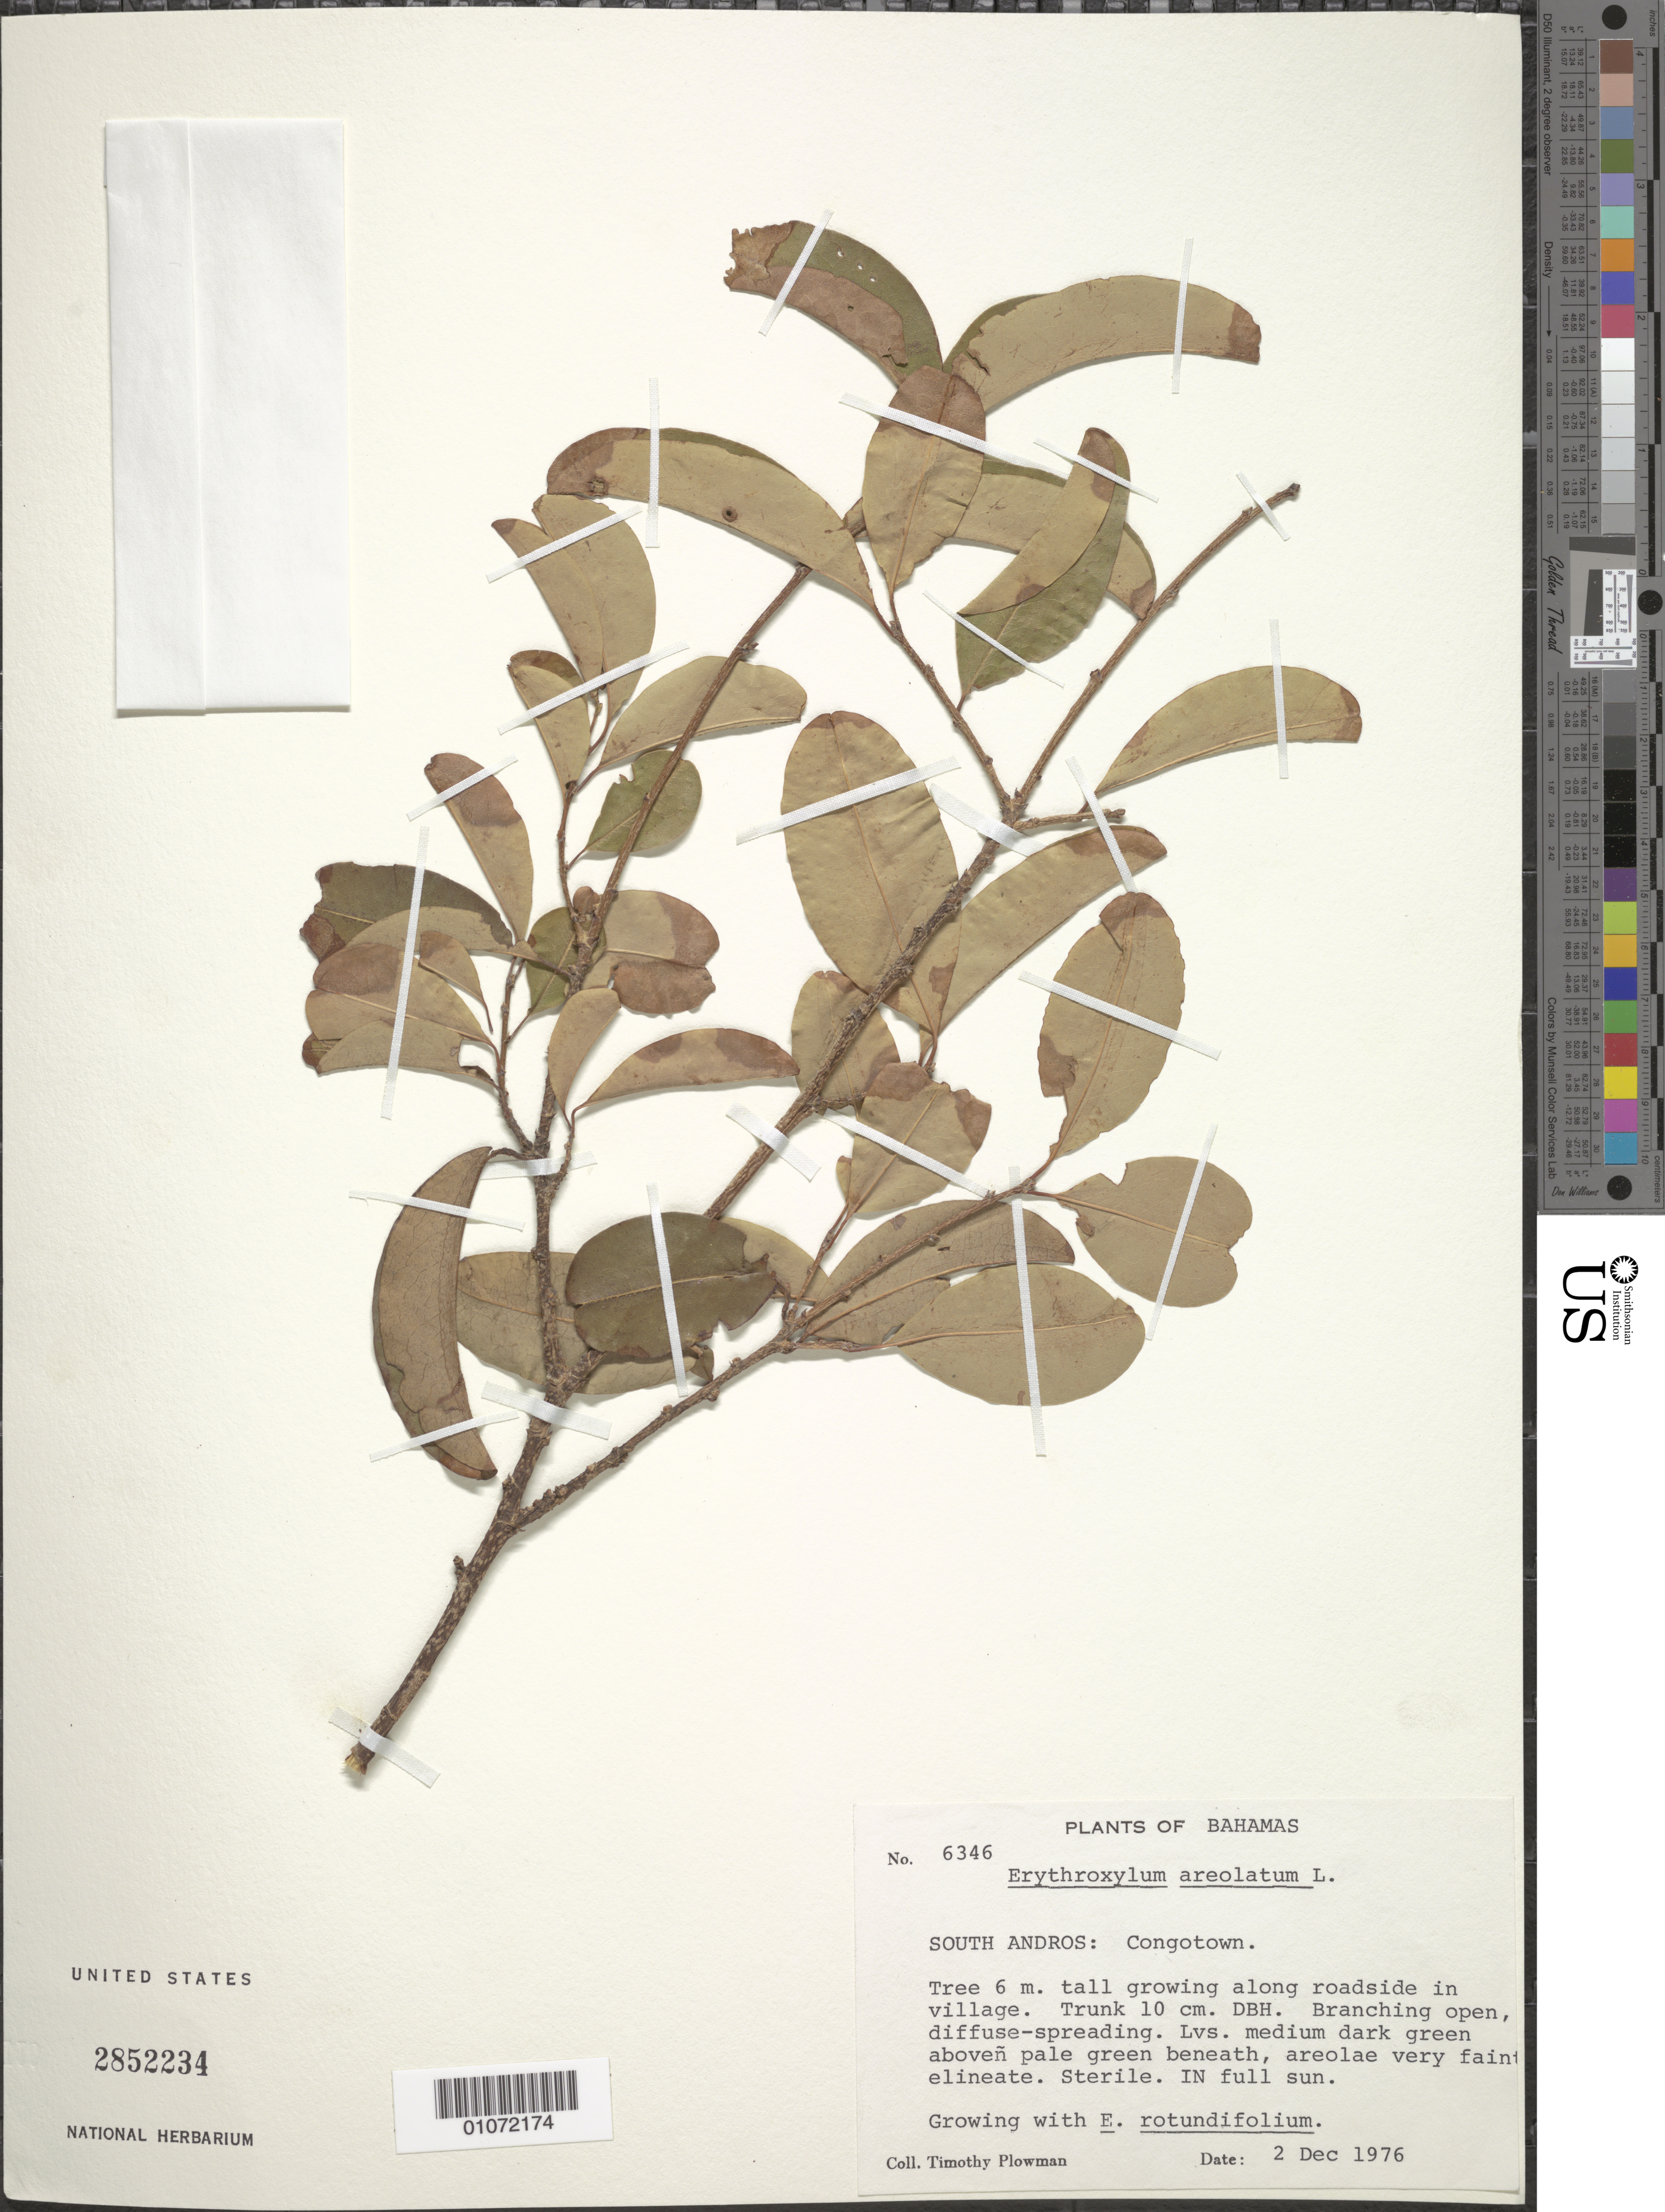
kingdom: Plantae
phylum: Tracheophyta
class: Magnoliopsida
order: Malpighiales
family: Erythroxylaceae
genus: Erythroxylum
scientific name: Erythroxylum aerolatum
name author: L.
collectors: T. Plowman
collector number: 6346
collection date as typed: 02 Dec 1976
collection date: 1976-12-02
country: Bahamas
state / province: North Andros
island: Andros I.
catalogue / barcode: US 2852234